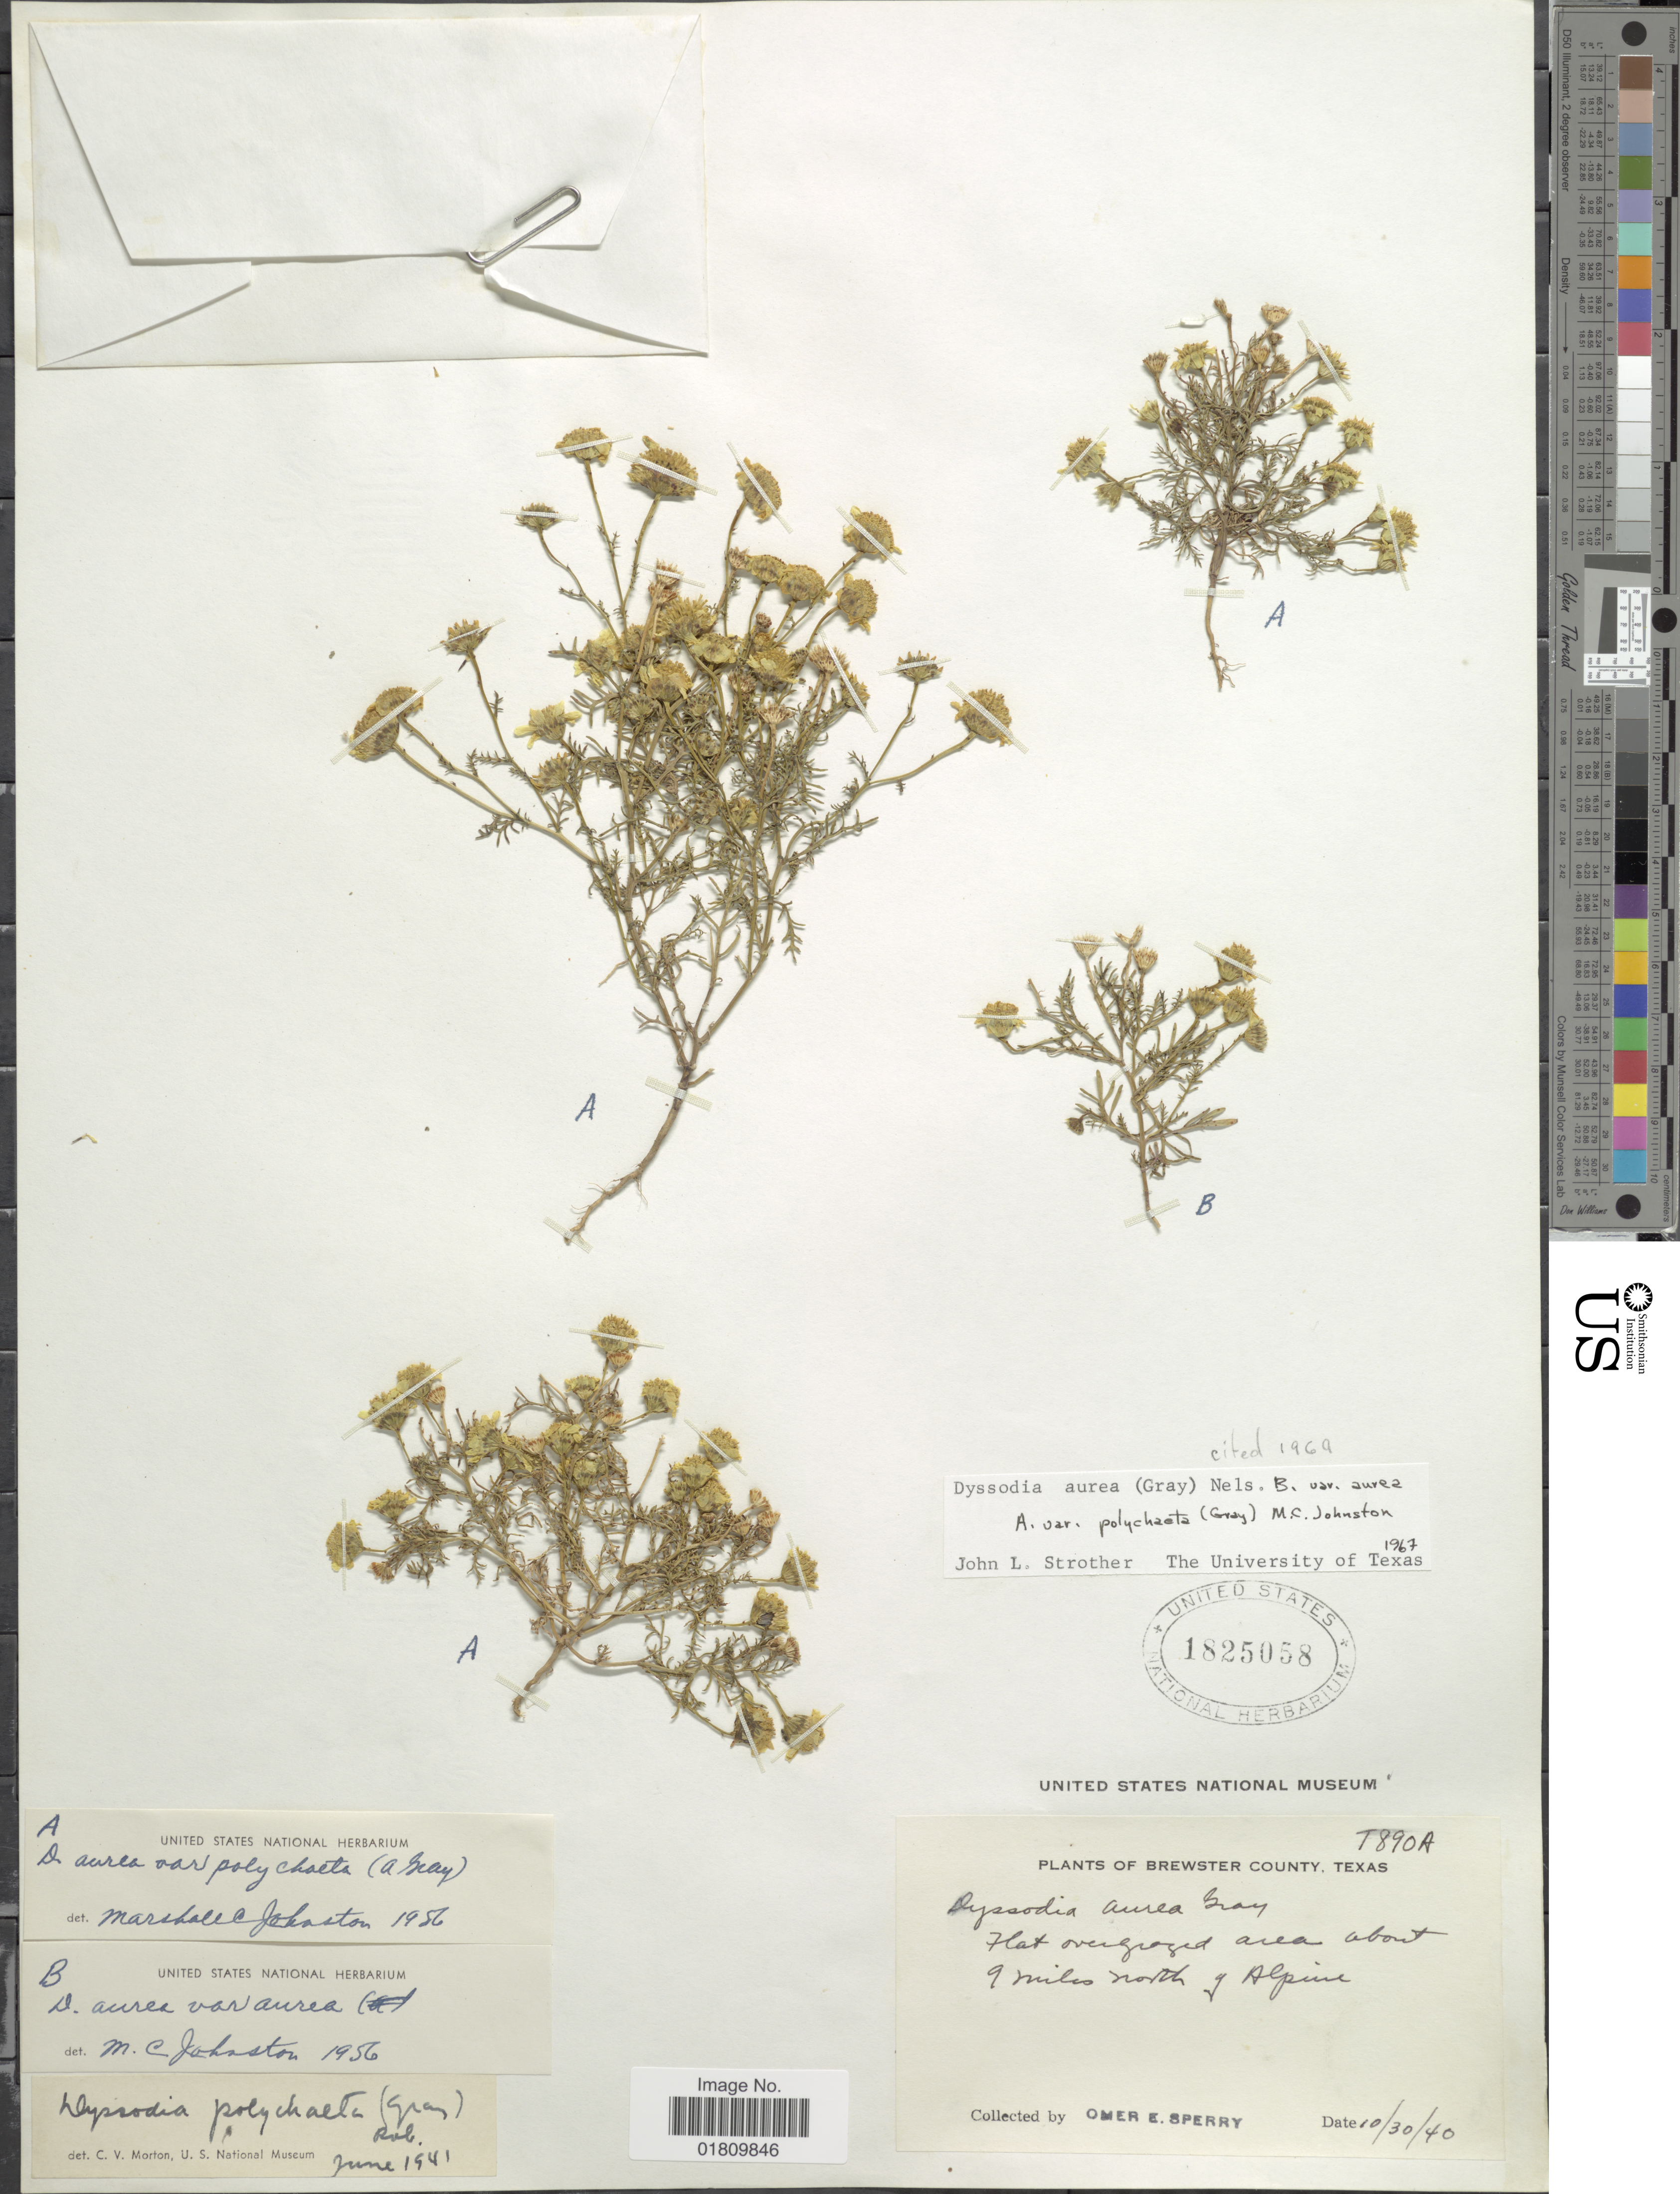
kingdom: Plantae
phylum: Tracheophyta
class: Magnoliopsida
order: Asterales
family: Asteraceae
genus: Thymophylla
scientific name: Thymophylla aurea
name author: (A. Gray) Greene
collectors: O. E. Sperry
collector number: T890A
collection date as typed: Transcribed d/m/y: 30/10/40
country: United States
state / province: Texas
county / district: Brewster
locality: about 9 miles north of Alpine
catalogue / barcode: US 1825058